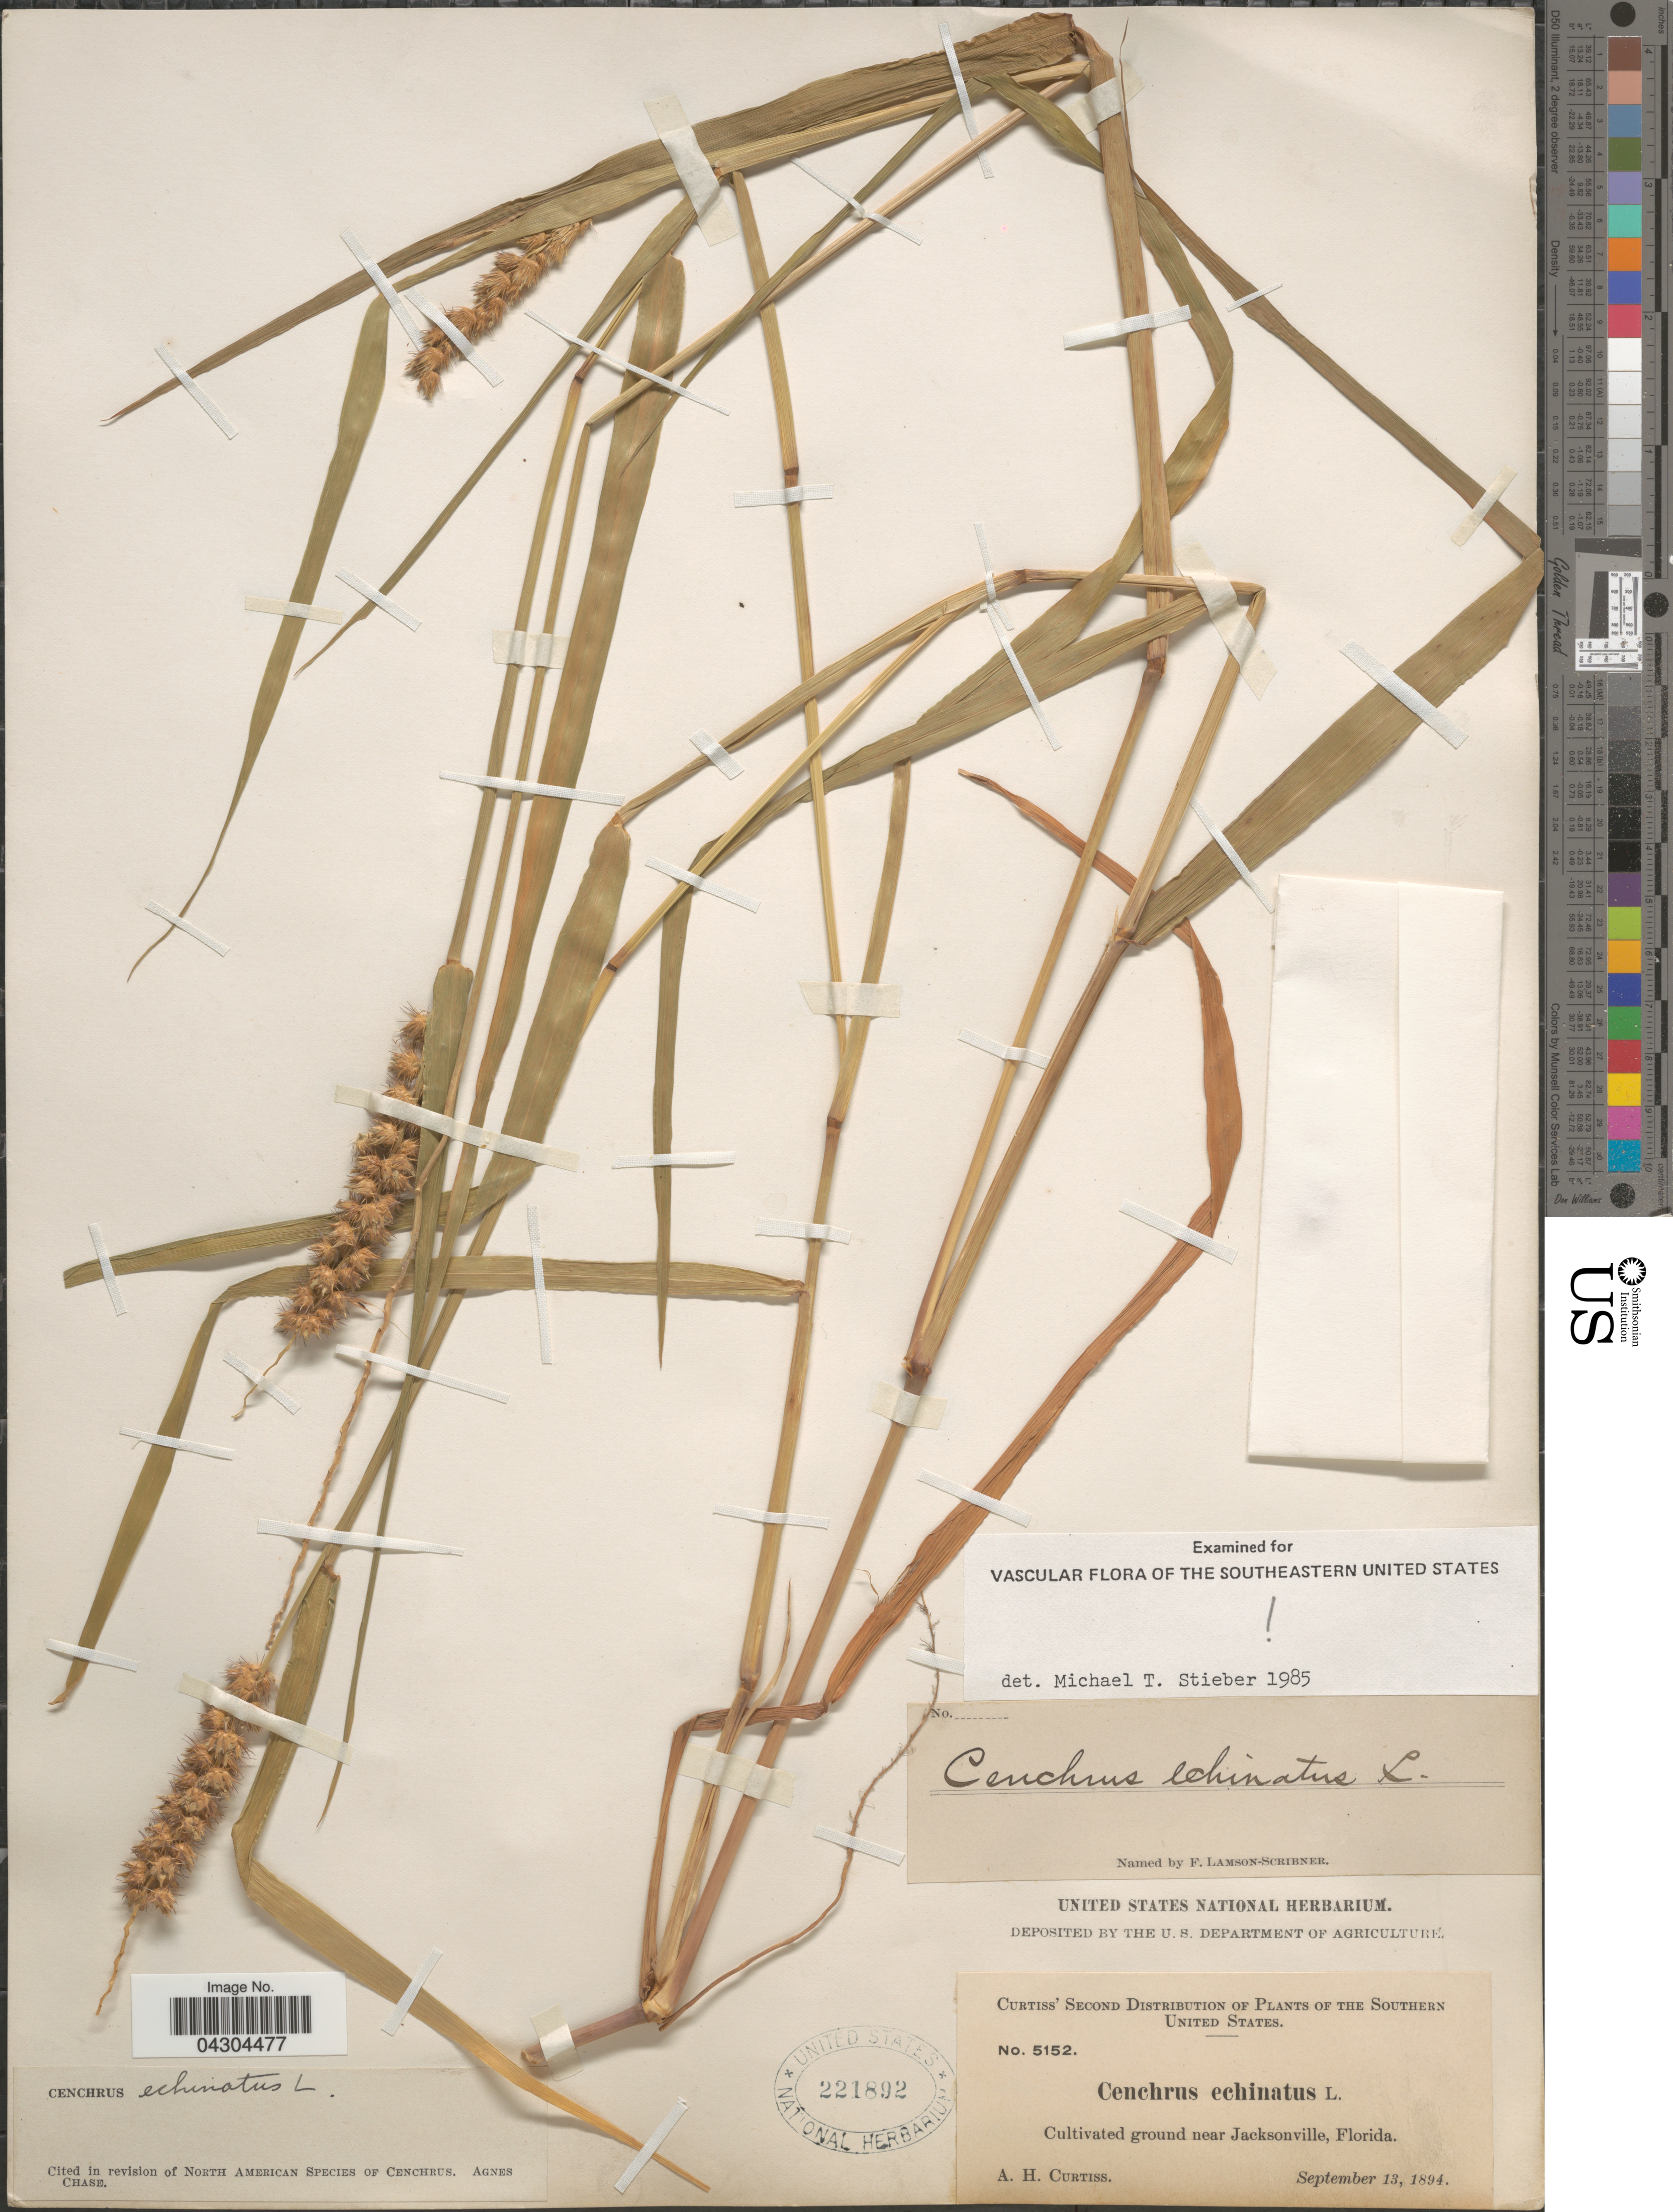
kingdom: Plantae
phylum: Tracheophyta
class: Liliopsida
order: Poales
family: Poaceae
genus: Cenchrus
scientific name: Cenchrus echinatus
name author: L.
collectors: A. H. Curtiss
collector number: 5152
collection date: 1894-09-13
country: United States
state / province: Florida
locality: Southern United States. Cultivated ground near Jacksonville.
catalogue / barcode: US 221892